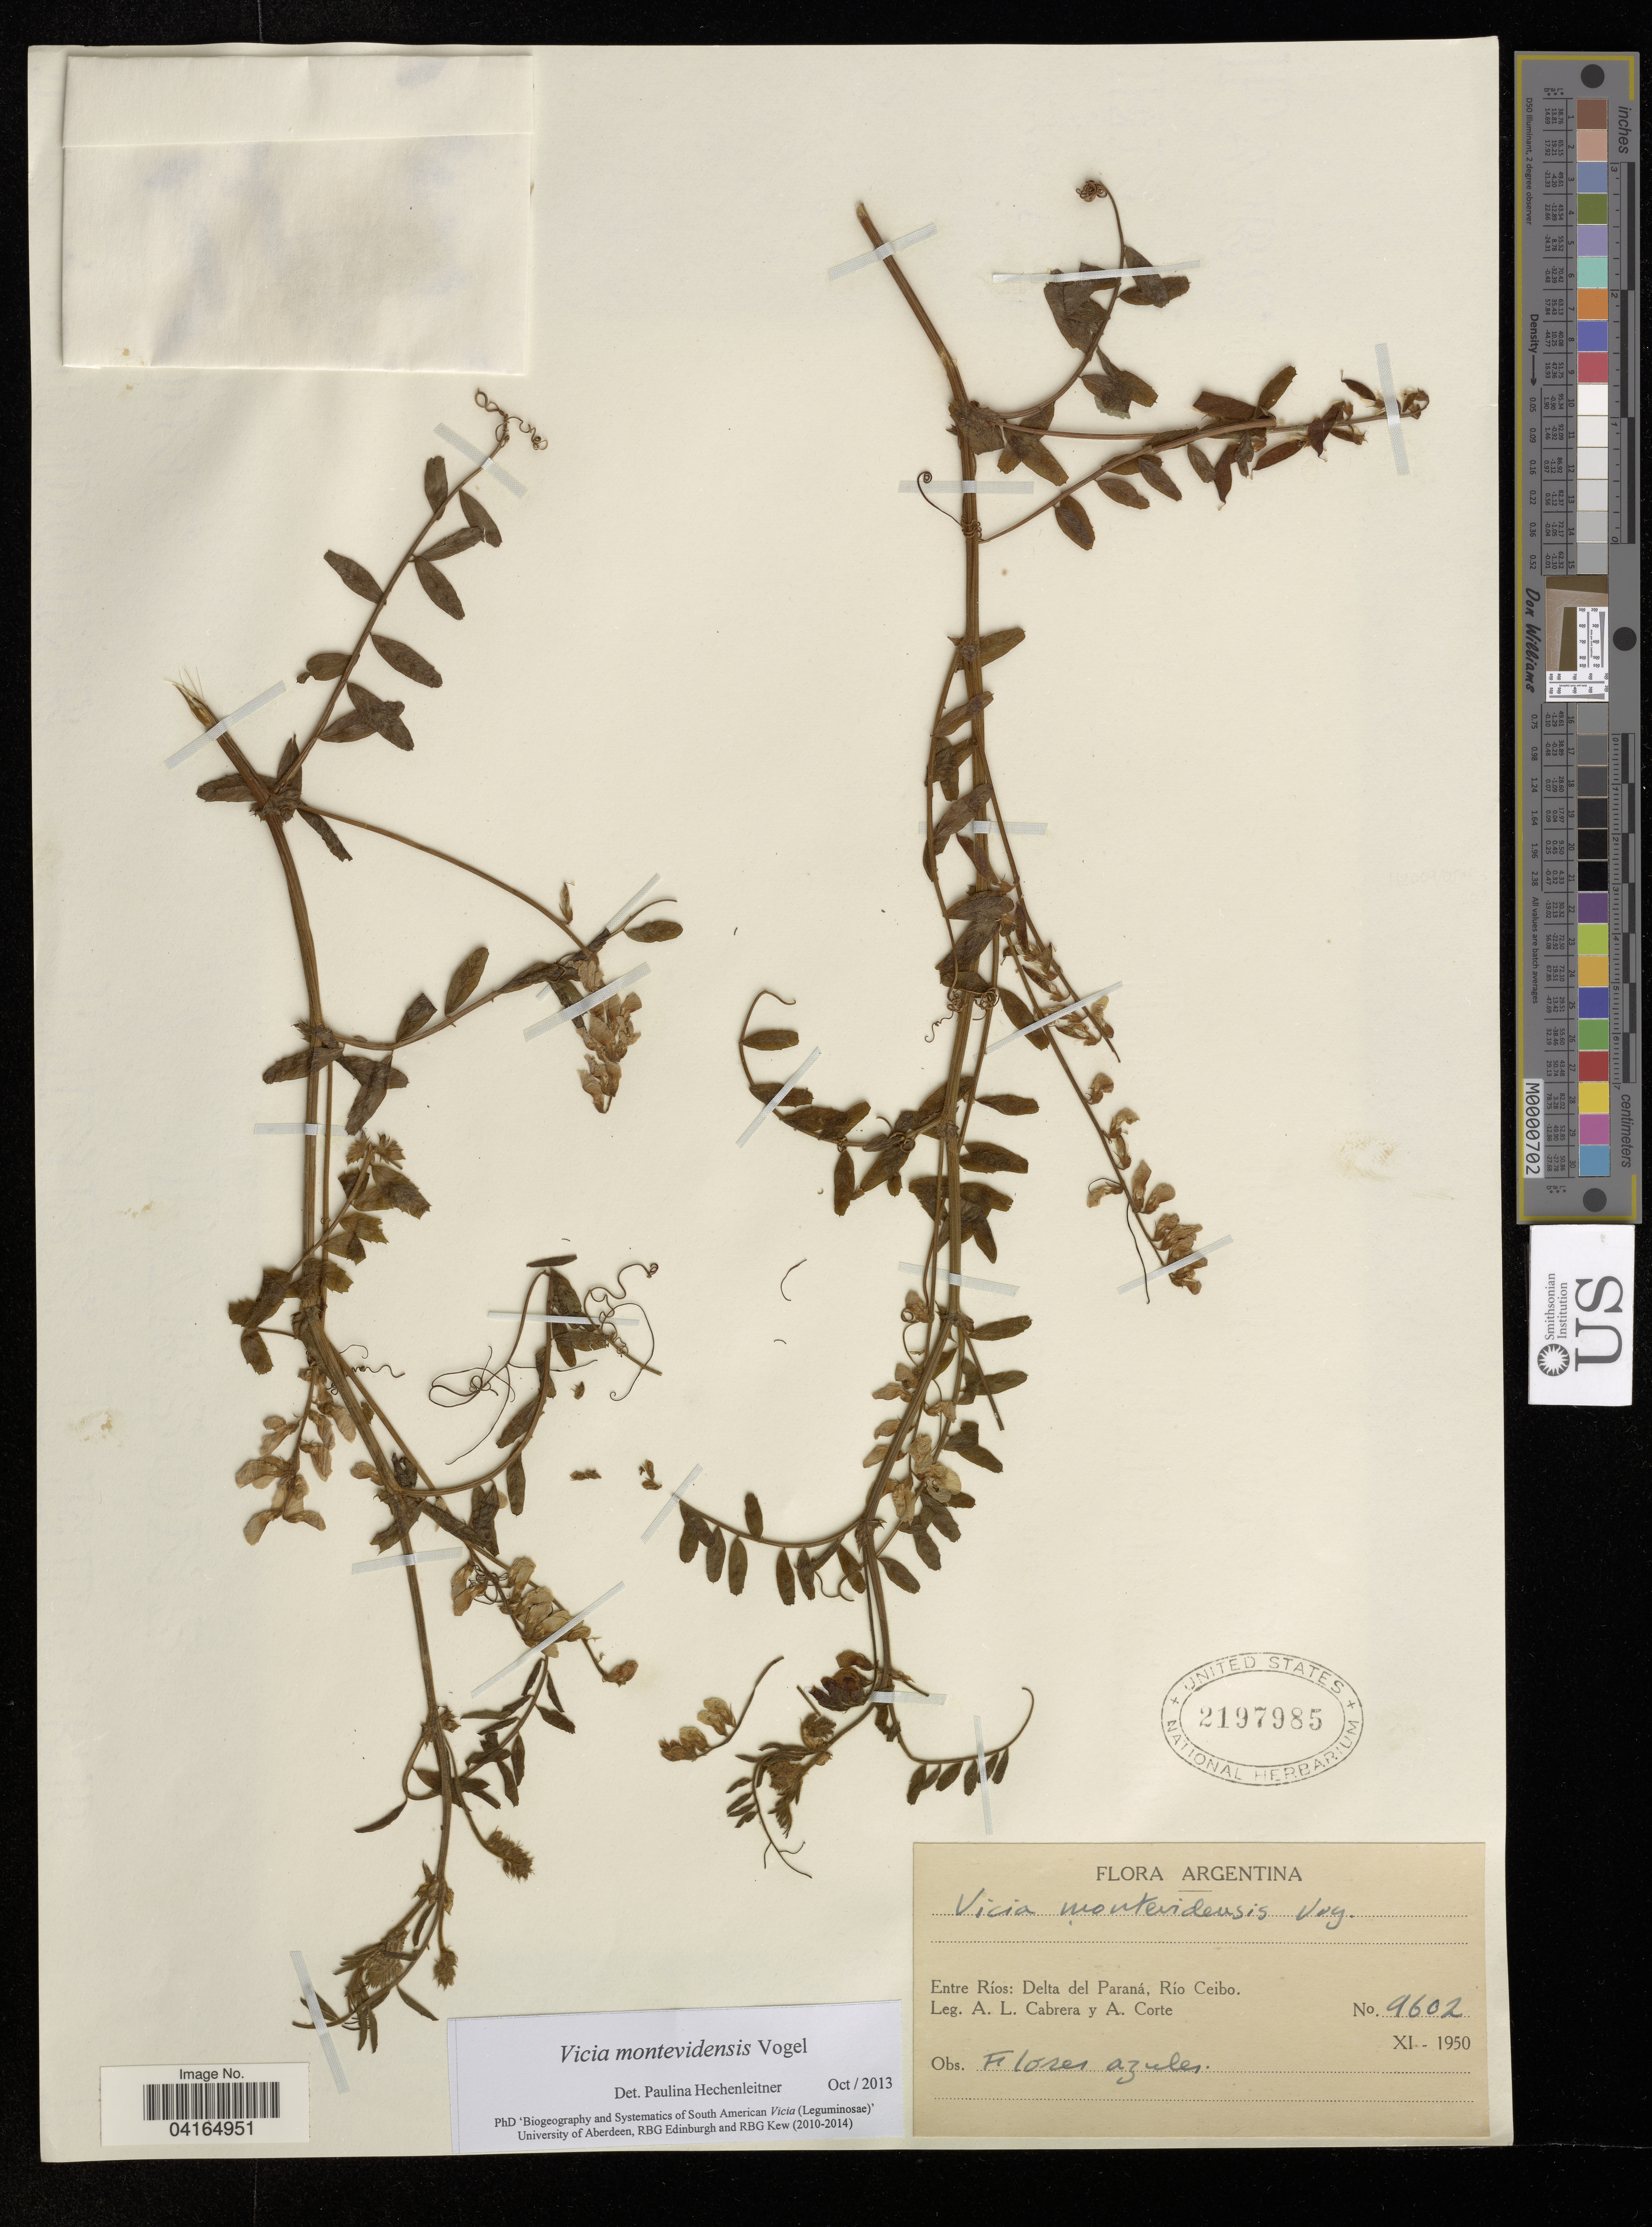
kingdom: Plantae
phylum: Tracheophyta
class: Magnoliopsida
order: Fabales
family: Fabaceae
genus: Vicia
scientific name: Vicia montevidensis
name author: Vogel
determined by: Hechenleitner, Paulina, RBG Edinburgh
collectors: A. L. Cabrera & A. Corte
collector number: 9602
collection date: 1950-11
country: Argentina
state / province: Entre Rios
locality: Delta del Paraná, Rio Ceibo.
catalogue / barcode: US 2197985